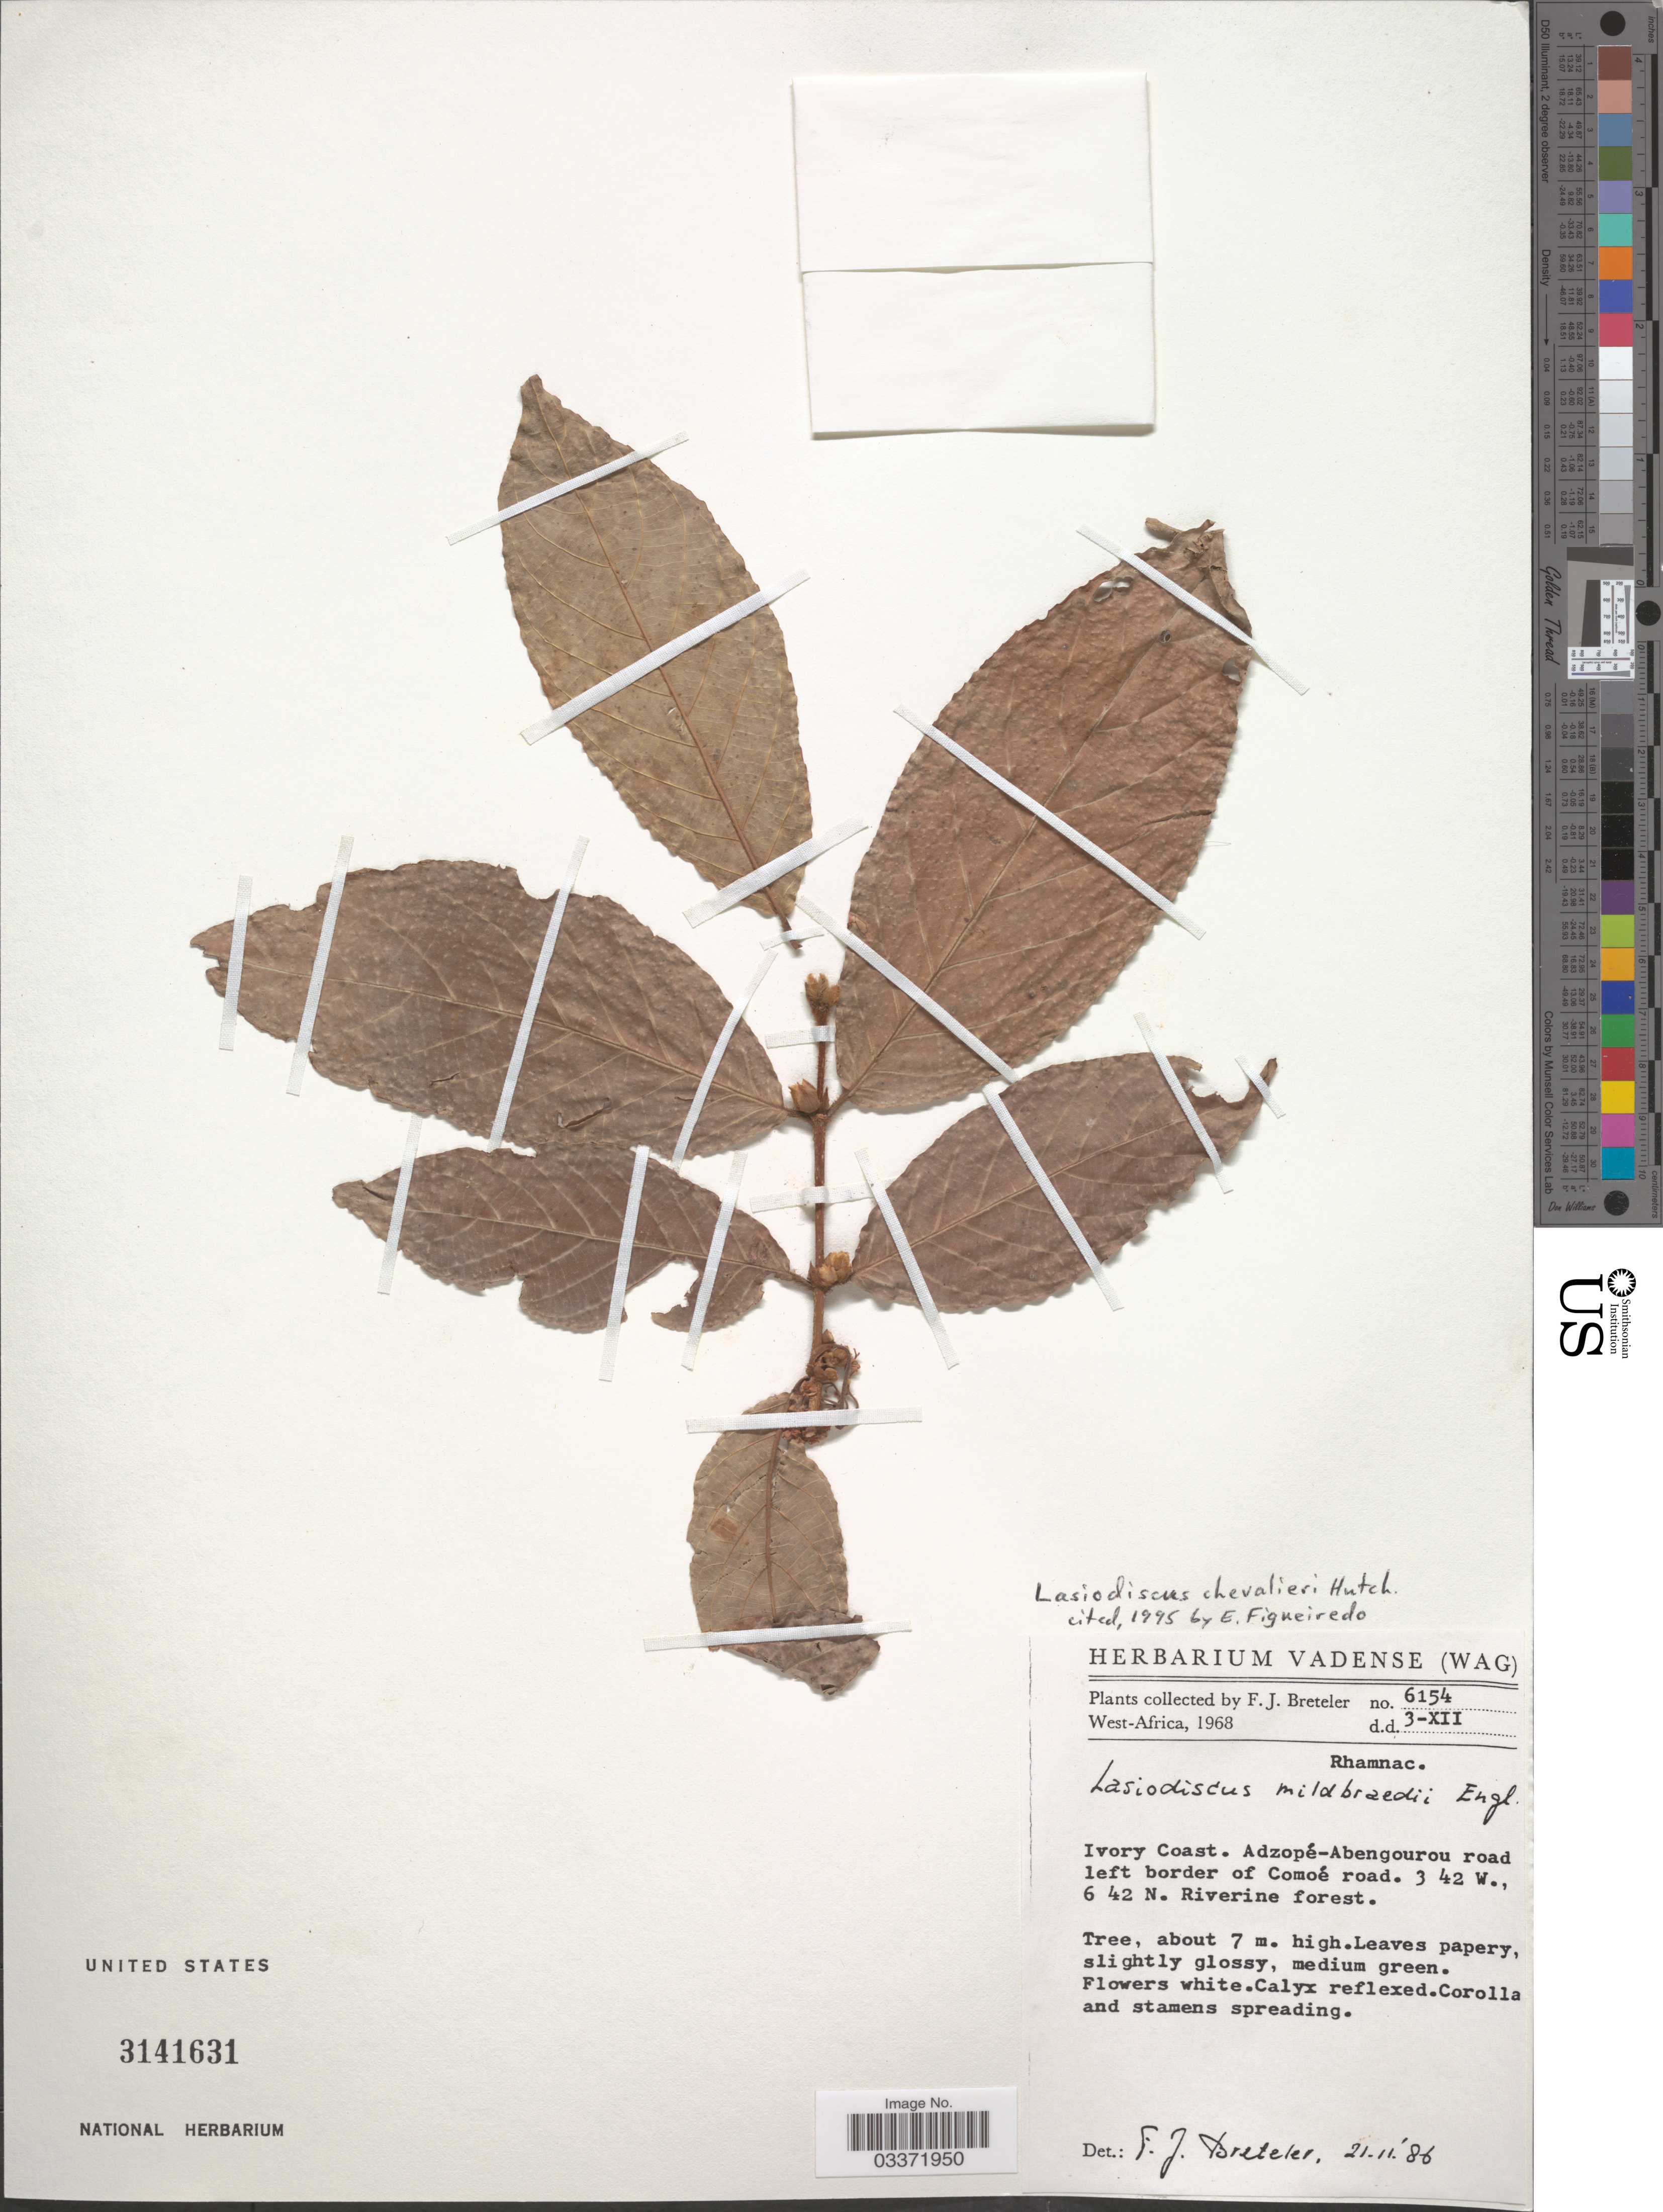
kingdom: Plantae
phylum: Tracheophyta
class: Magnoliopsida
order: Rosales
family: Rhamnaceae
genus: Lasiodiscus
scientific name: Lasiodiscus chevalieri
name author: Hutch.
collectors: F. J. Breteler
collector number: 6154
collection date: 1968-12-03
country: Ivory Coast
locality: West-Africa. Adzopé-Abengourou road left border of Comoé road.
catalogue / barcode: US 3141631